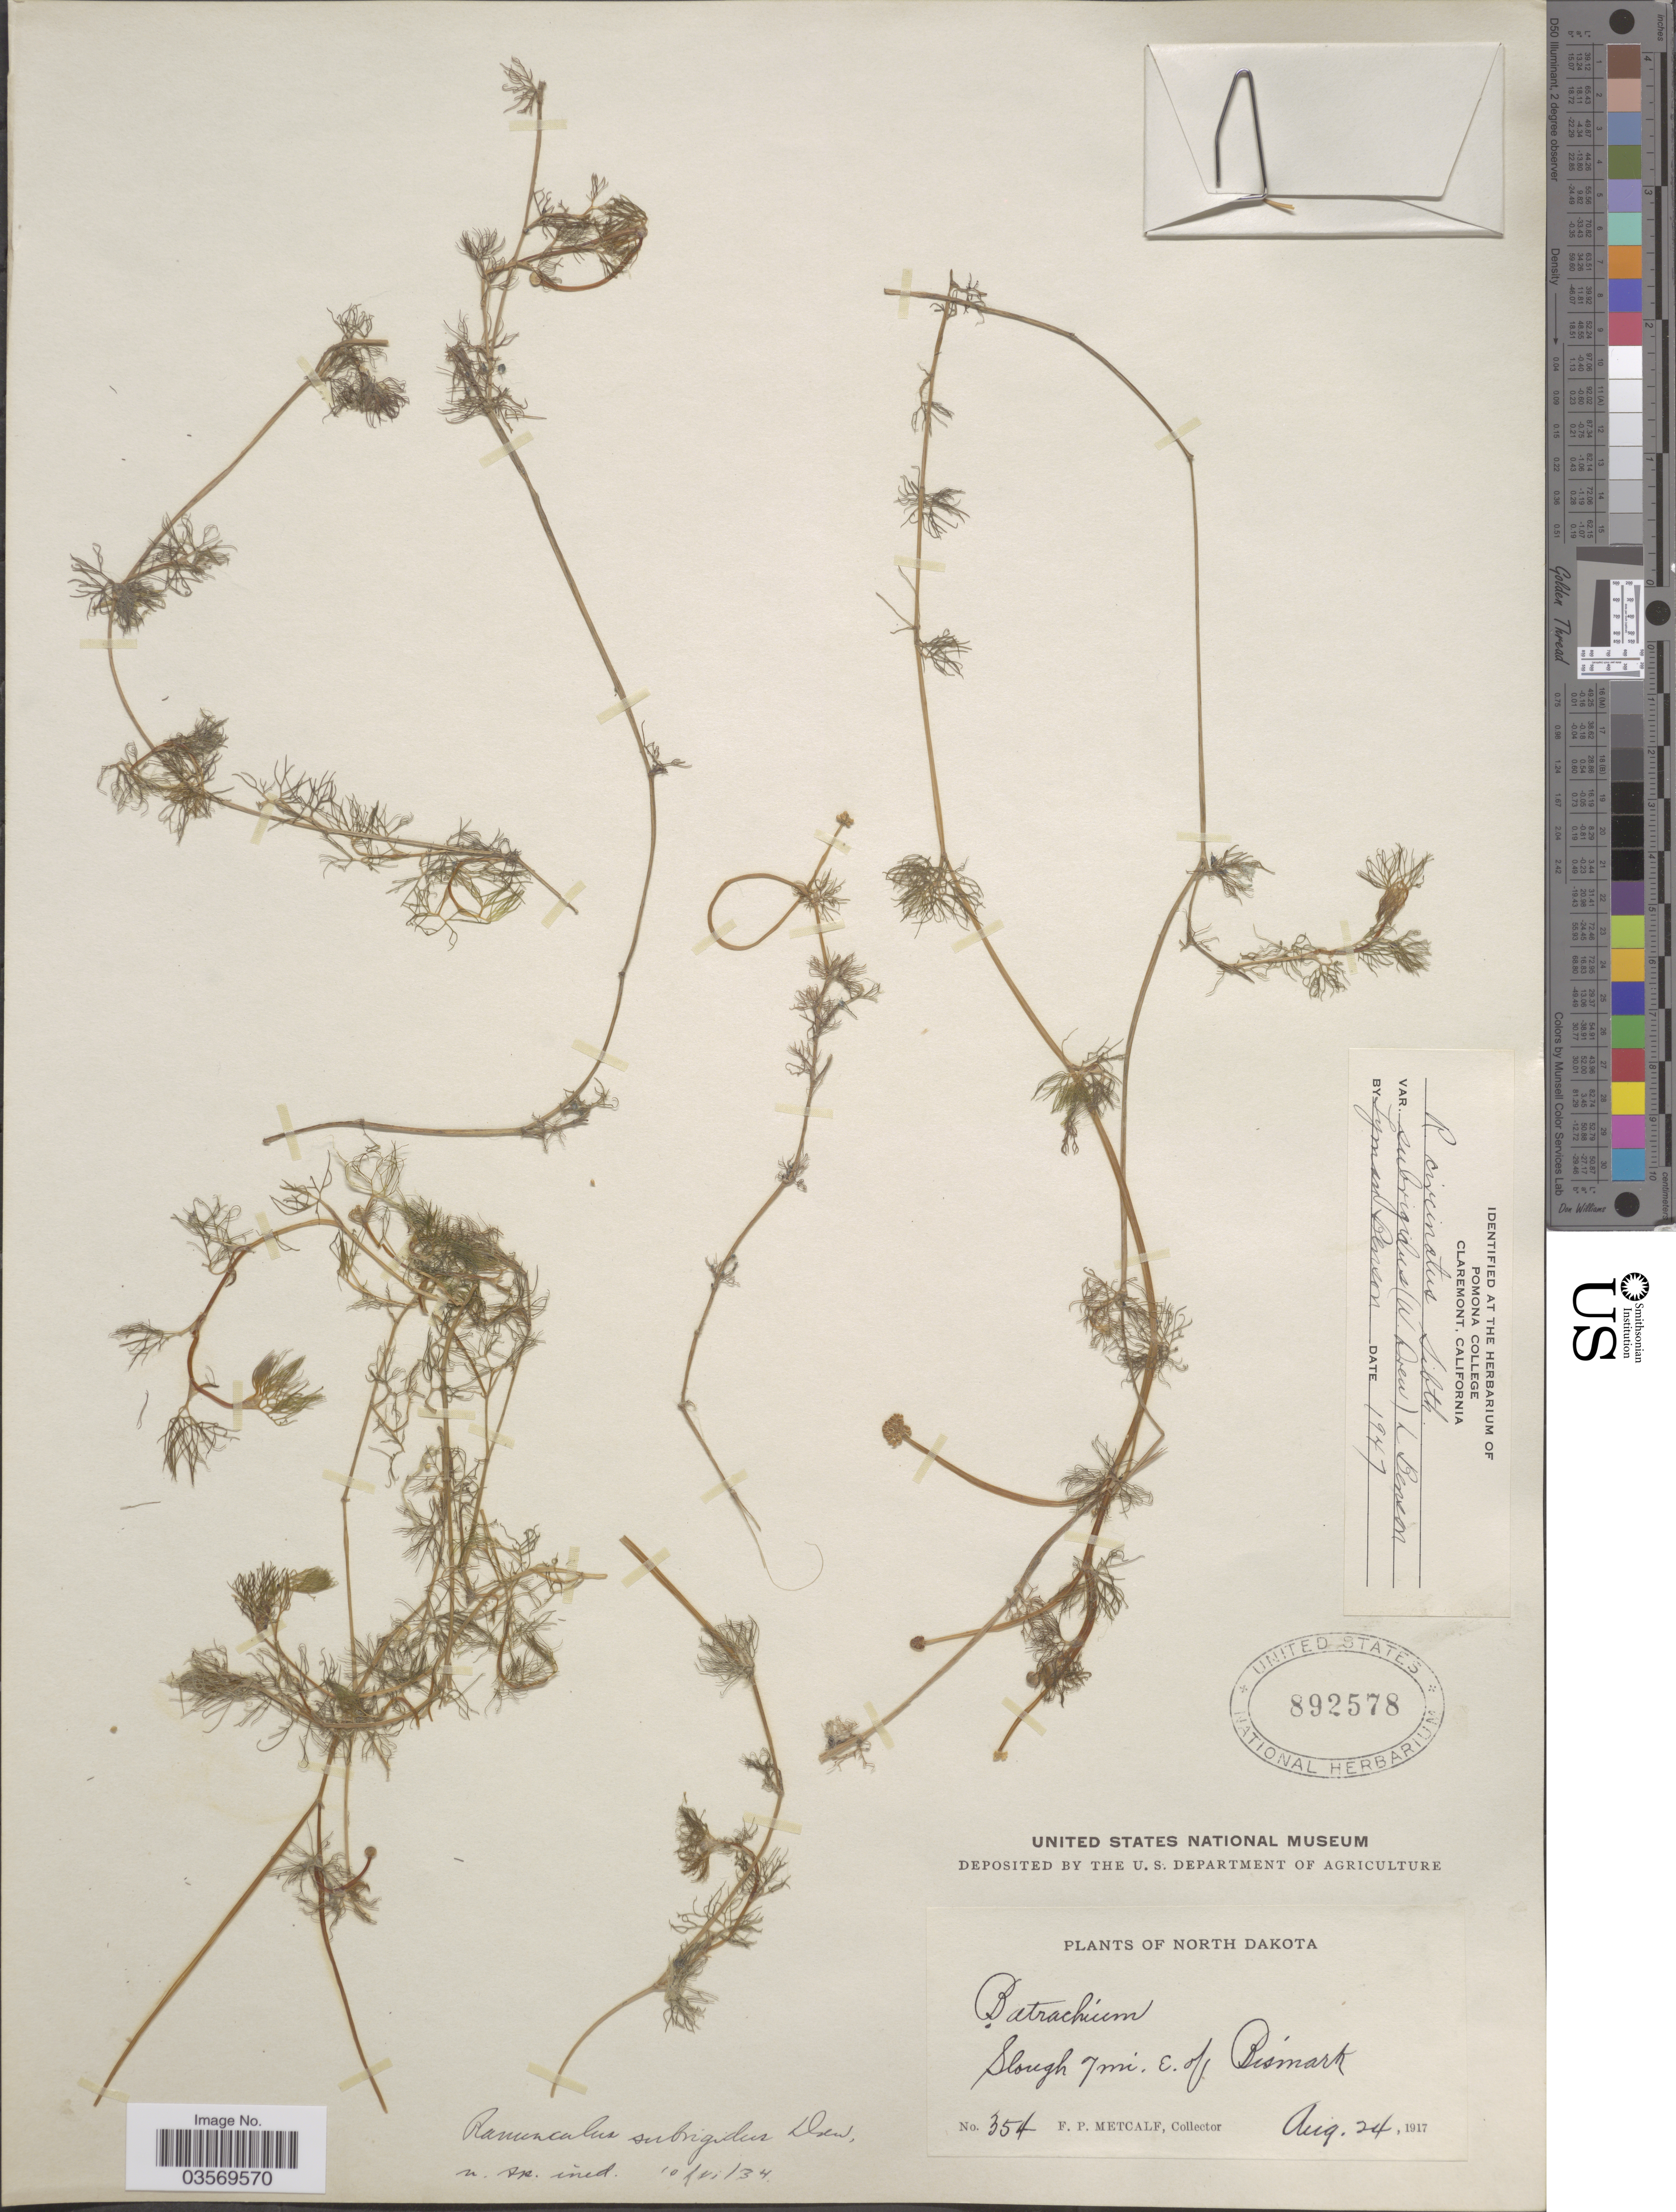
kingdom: Plantae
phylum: Tracheophyta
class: Magnoliopsida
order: Ranunculales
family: Ranunculaceae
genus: Ranunculus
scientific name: Ranunculus subrigidus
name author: W.B. Drew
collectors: F. Metcalf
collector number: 354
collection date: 1917-08-24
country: United States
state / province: North Dakota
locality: Slough 7 mi. E. of Bismark.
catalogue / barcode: US 892578